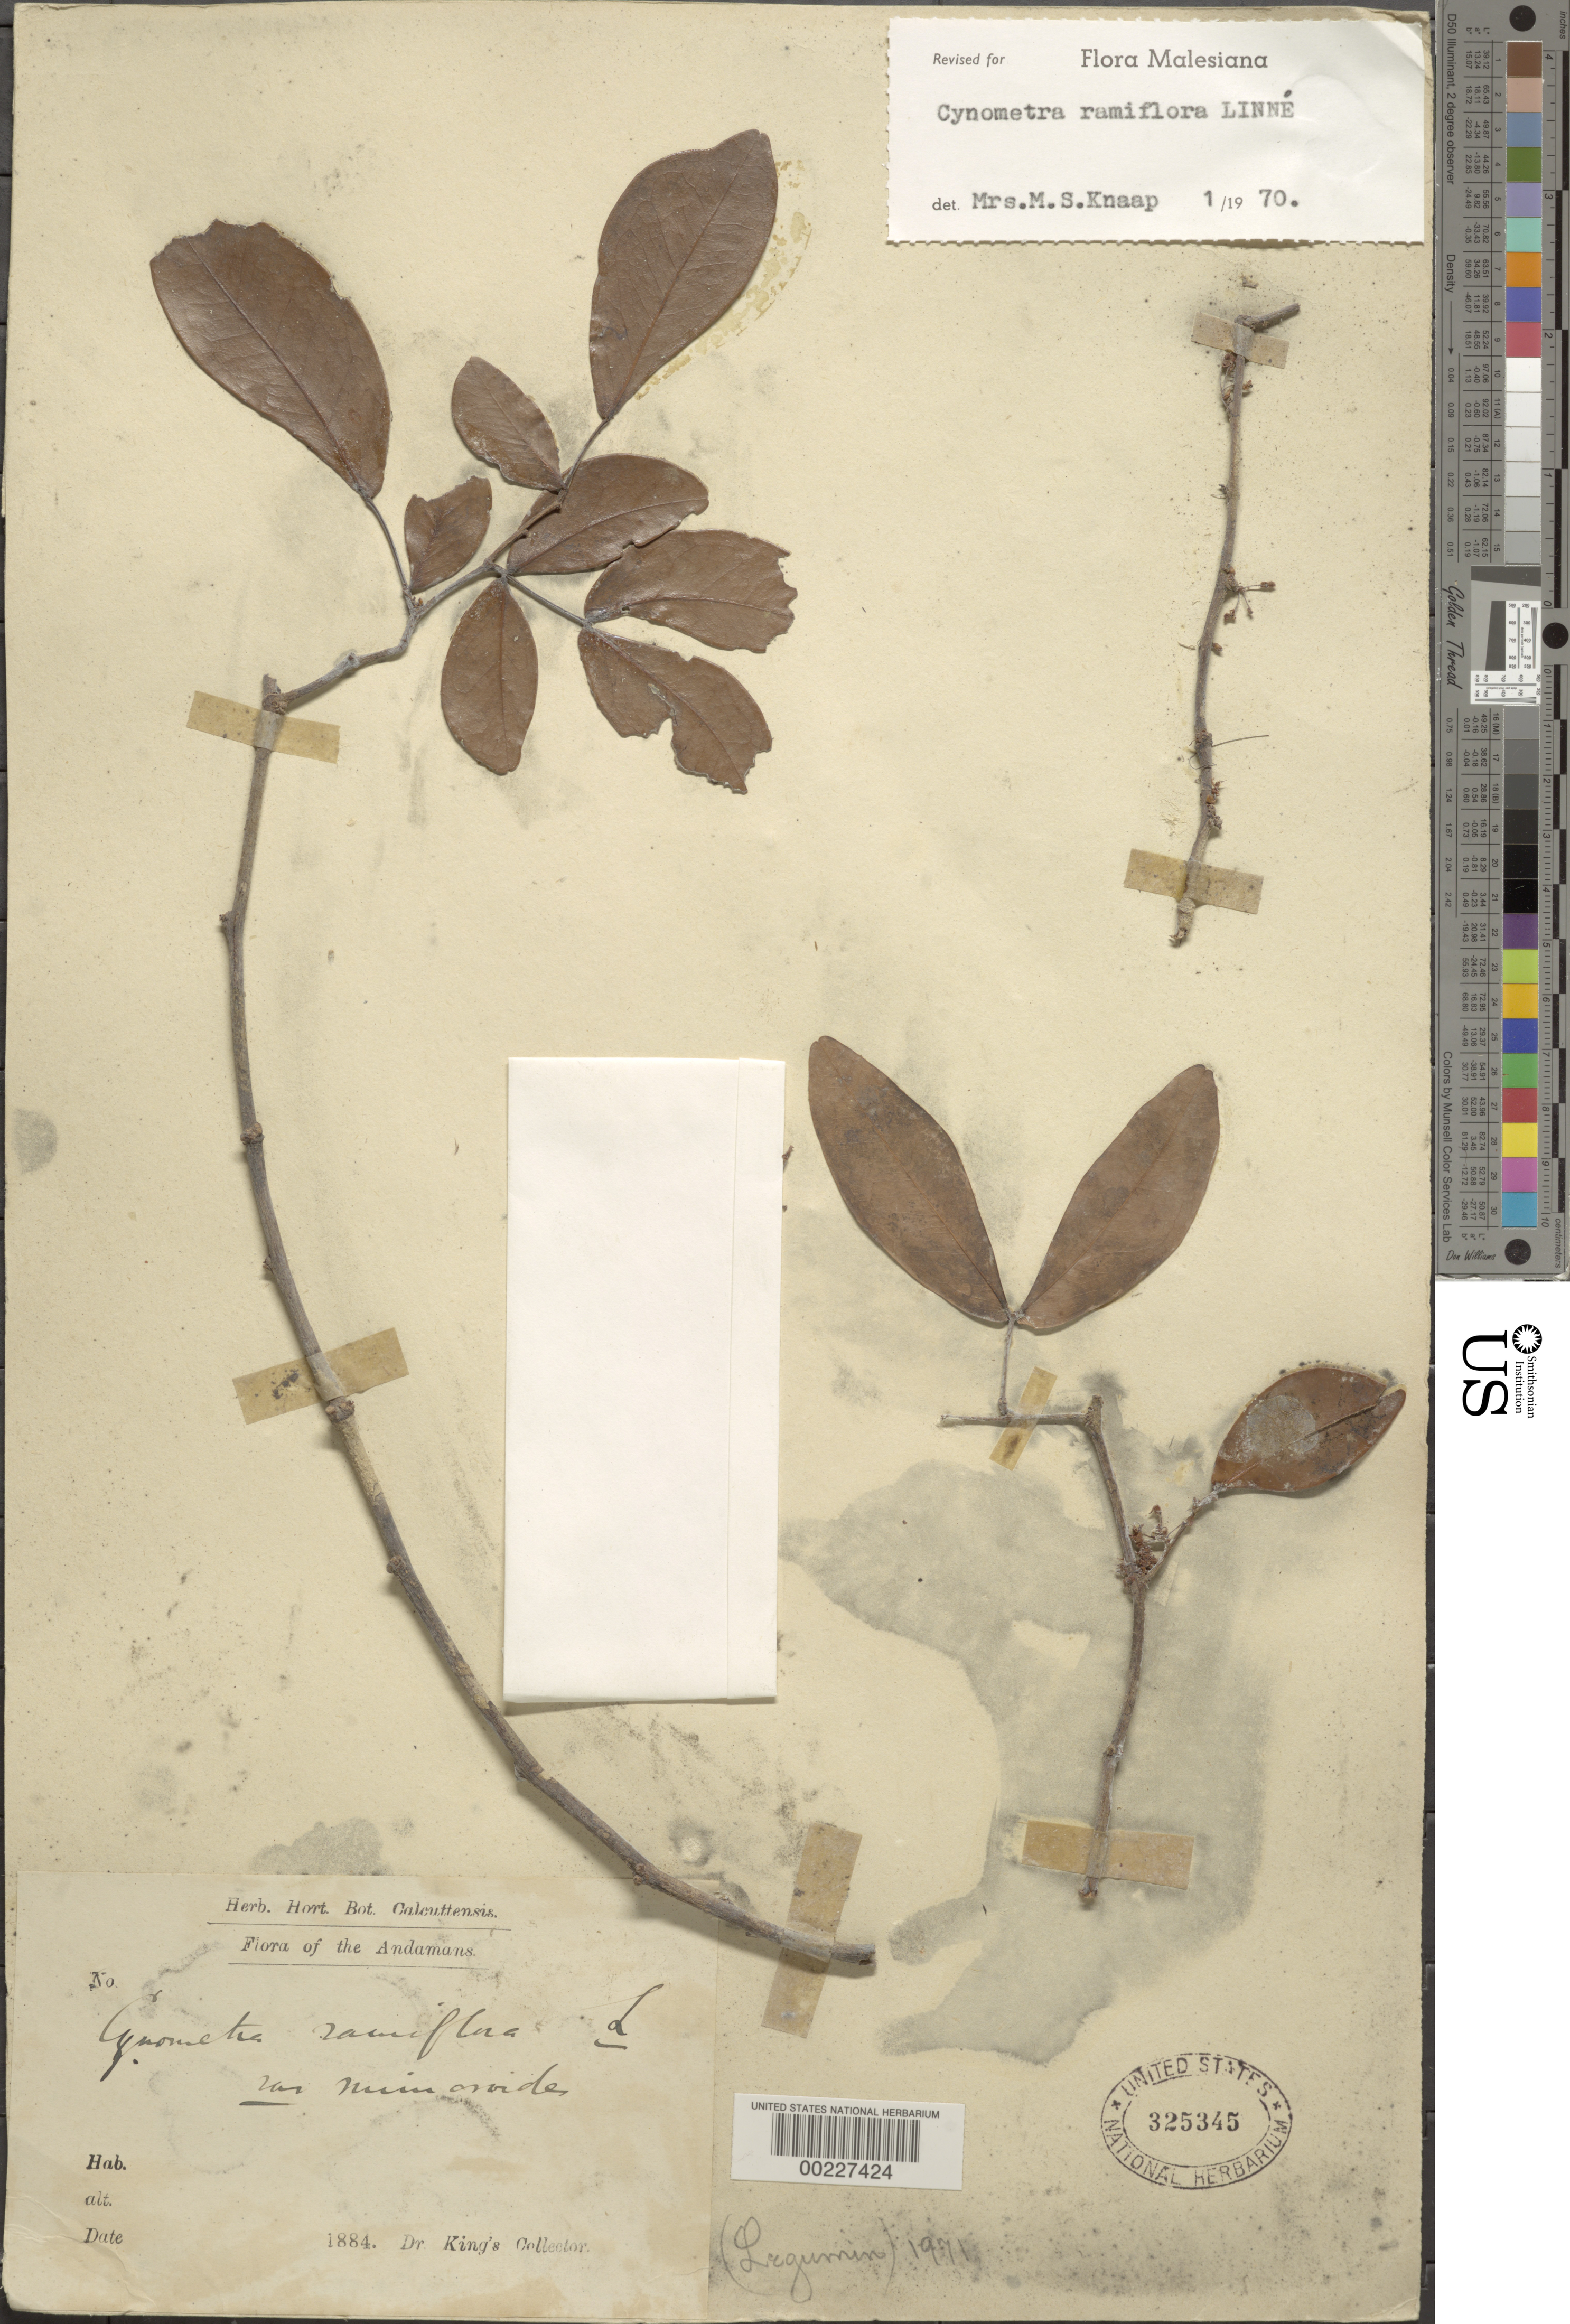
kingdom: Plantae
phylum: Tracheophyta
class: Magnoliopsida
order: Fabales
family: Fabaceae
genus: Cynometra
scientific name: Cynometra ramiflora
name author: L.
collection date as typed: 1884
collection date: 1884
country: India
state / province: Andaman and Nicobar Islands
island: Andaman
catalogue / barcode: US 325345